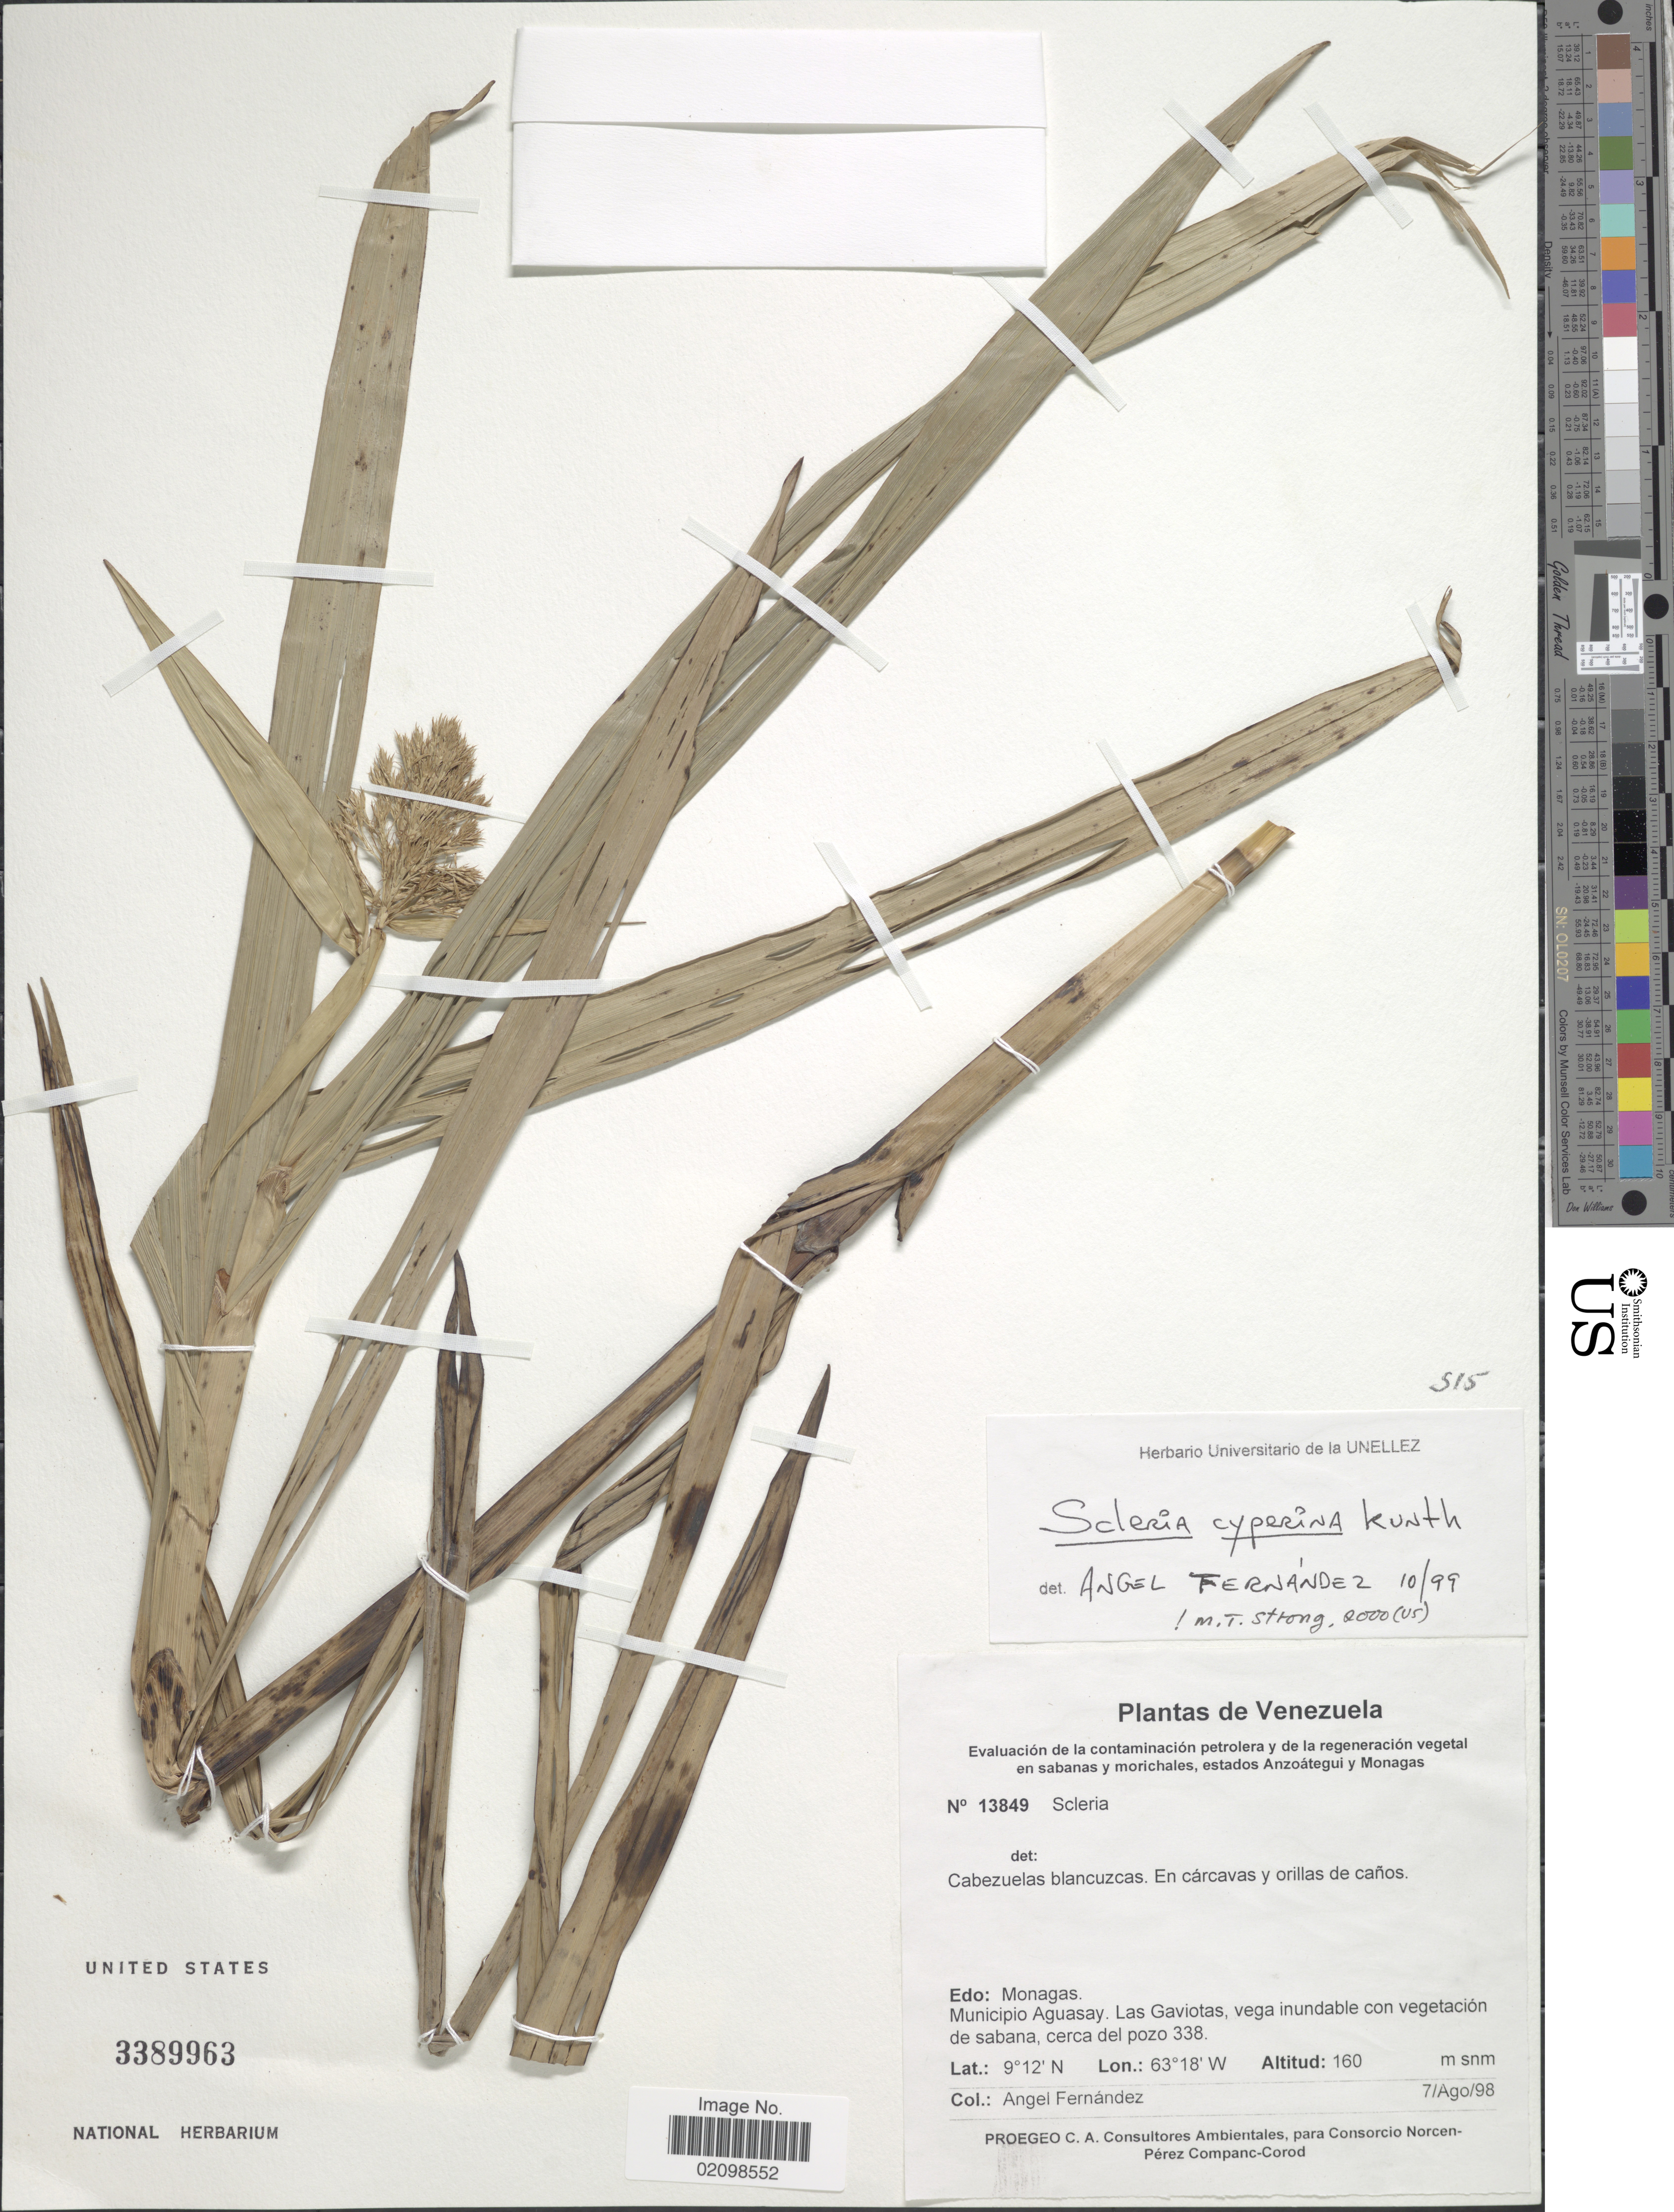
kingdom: Plantae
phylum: Tracheophyta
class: Liliopsida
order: Poales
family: Cyperaceae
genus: Scleria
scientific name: Scleria cyperina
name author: Willd. ex Kunth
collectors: Á. Fernández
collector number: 13849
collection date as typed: Transcribed d/m/y: 7/8/98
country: Venezuela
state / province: Monagas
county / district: Aguasay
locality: Edo: Monagas. Municipio Aguasay. Las Gaviotas, vega inundable con vegetacion de sabana, cerca del pozo 338.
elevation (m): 160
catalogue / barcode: US 3389963